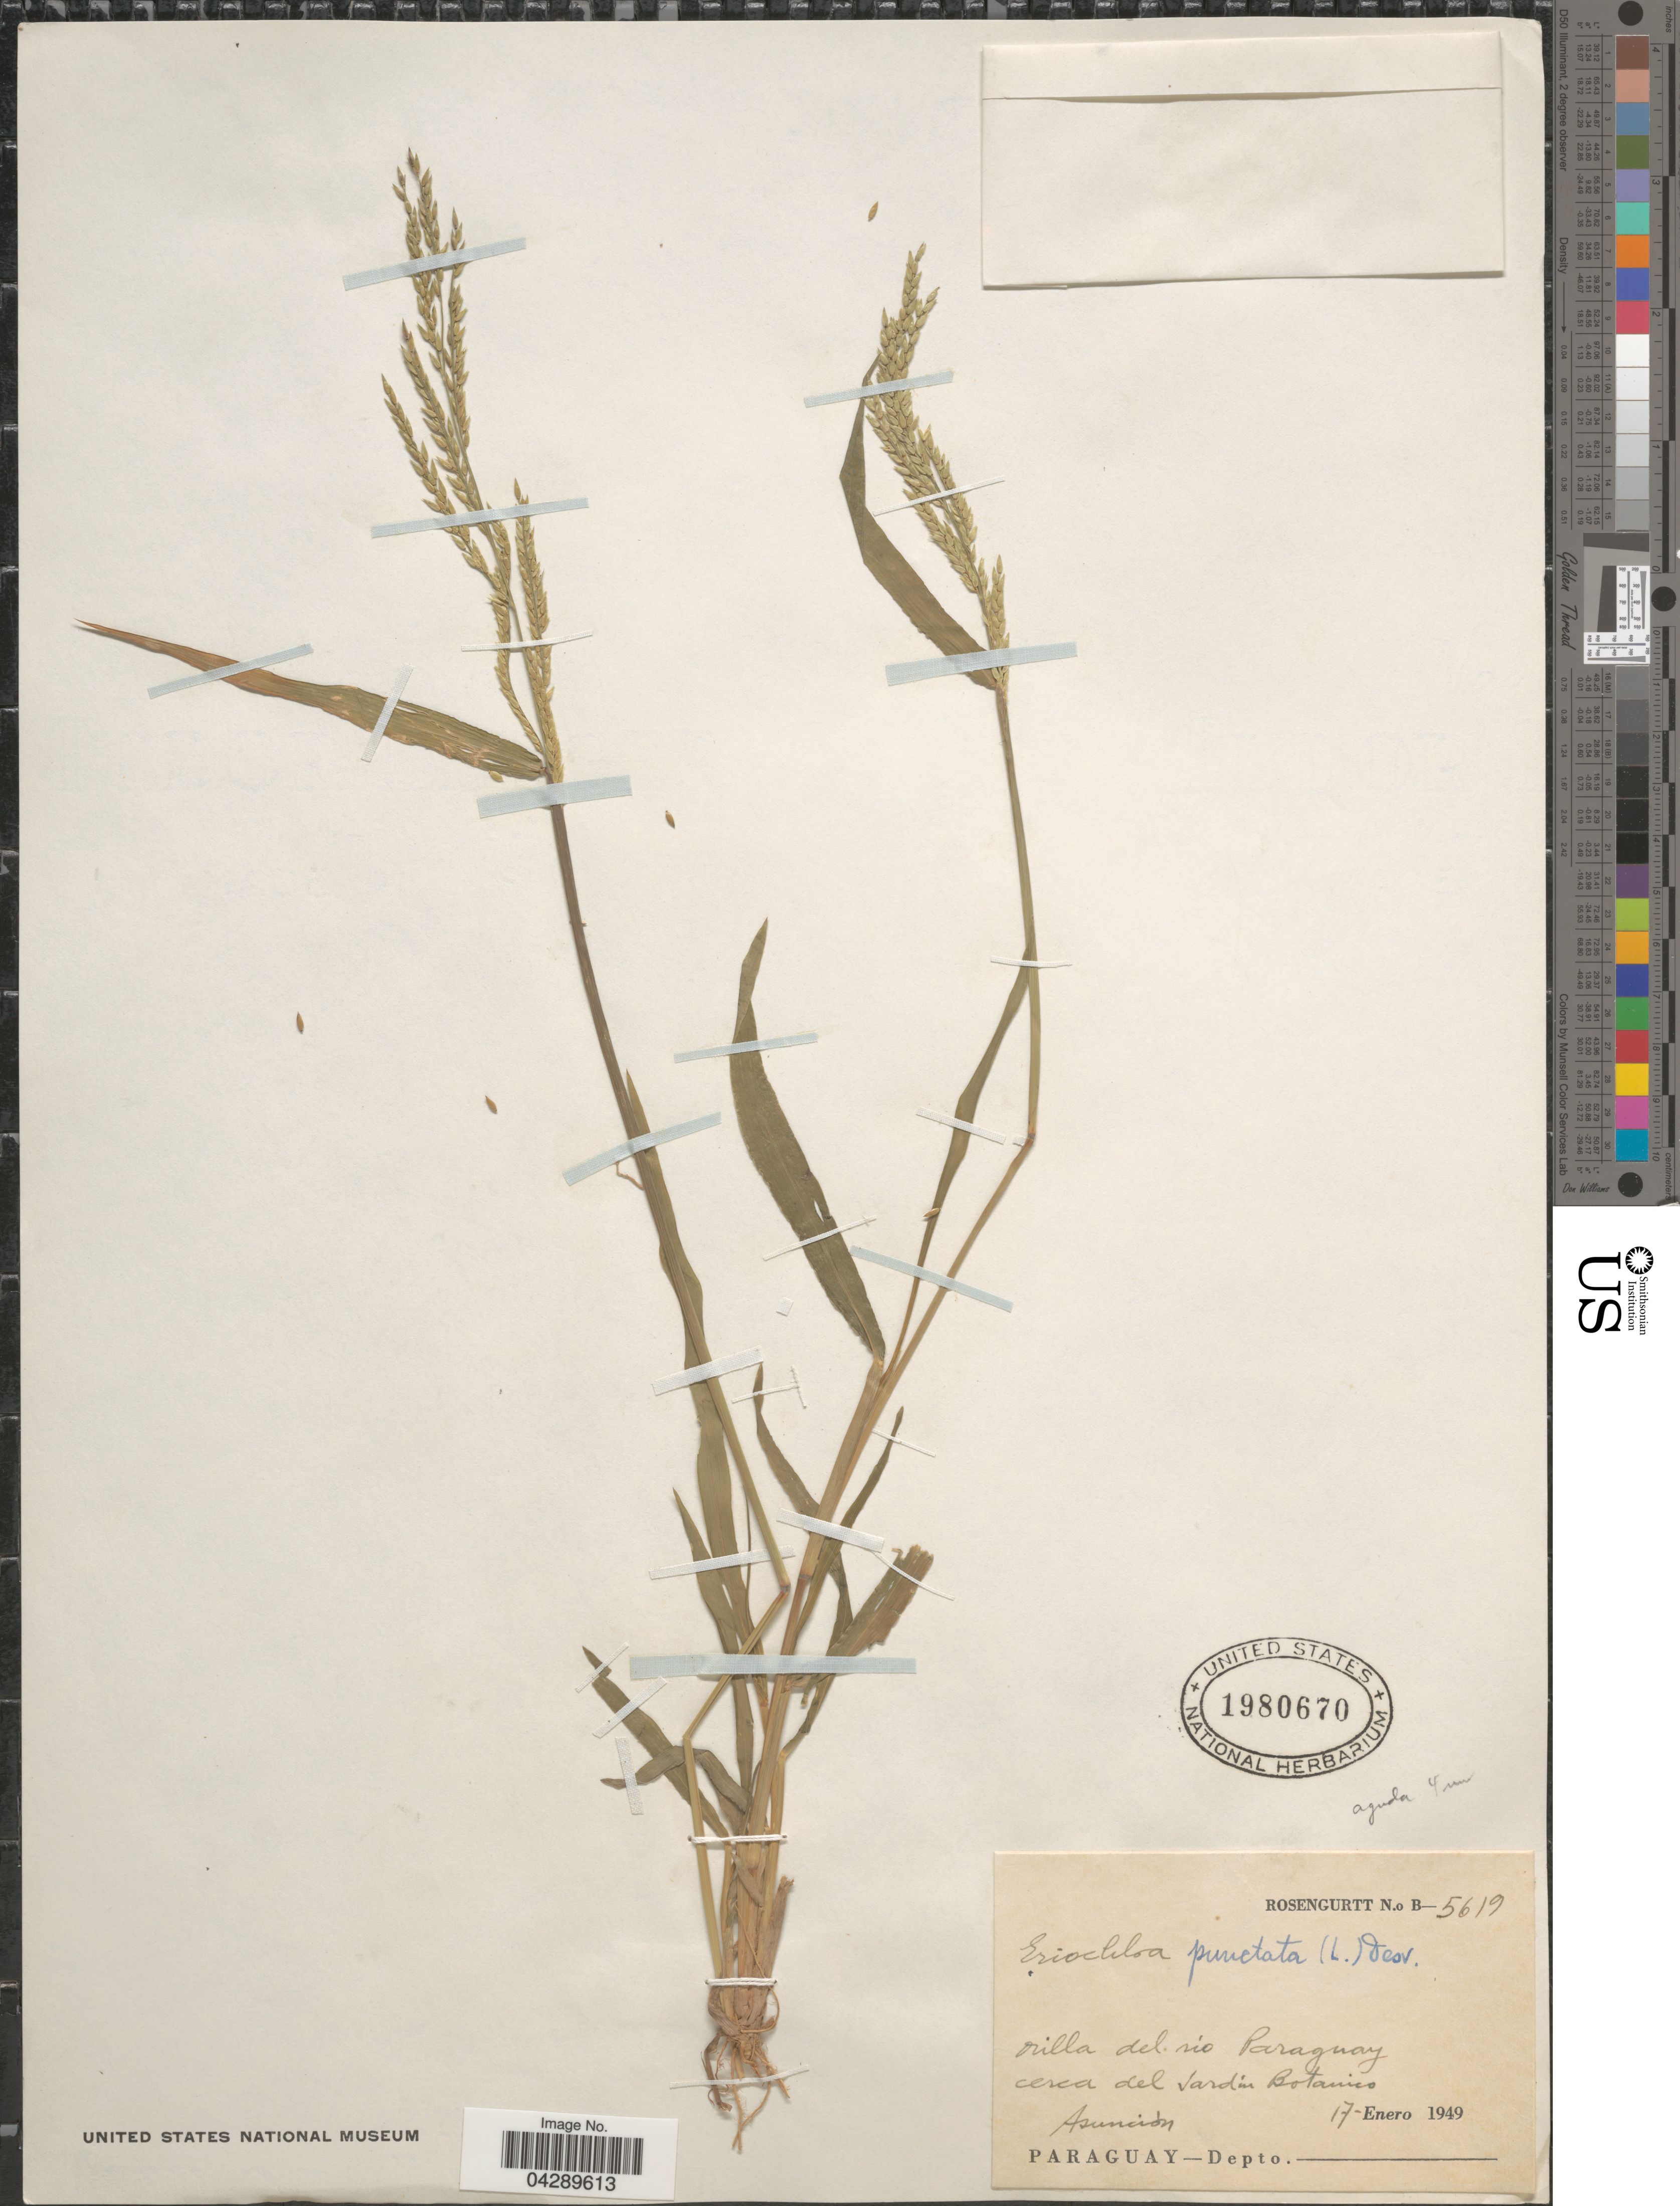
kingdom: Plantae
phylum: Tracheophyta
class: Liliopsida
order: Poales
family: Poaceae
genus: Eriochloa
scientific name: Eriochloa punctata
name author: (L.) Desv. ex Ham.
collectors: Rosengurtt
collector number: B-5619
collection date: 1949-01-17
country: Paraguay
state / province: Asuncion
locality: Orilla del río Paraguay cerca del Jardín Botanico.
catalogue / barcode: US 1980670